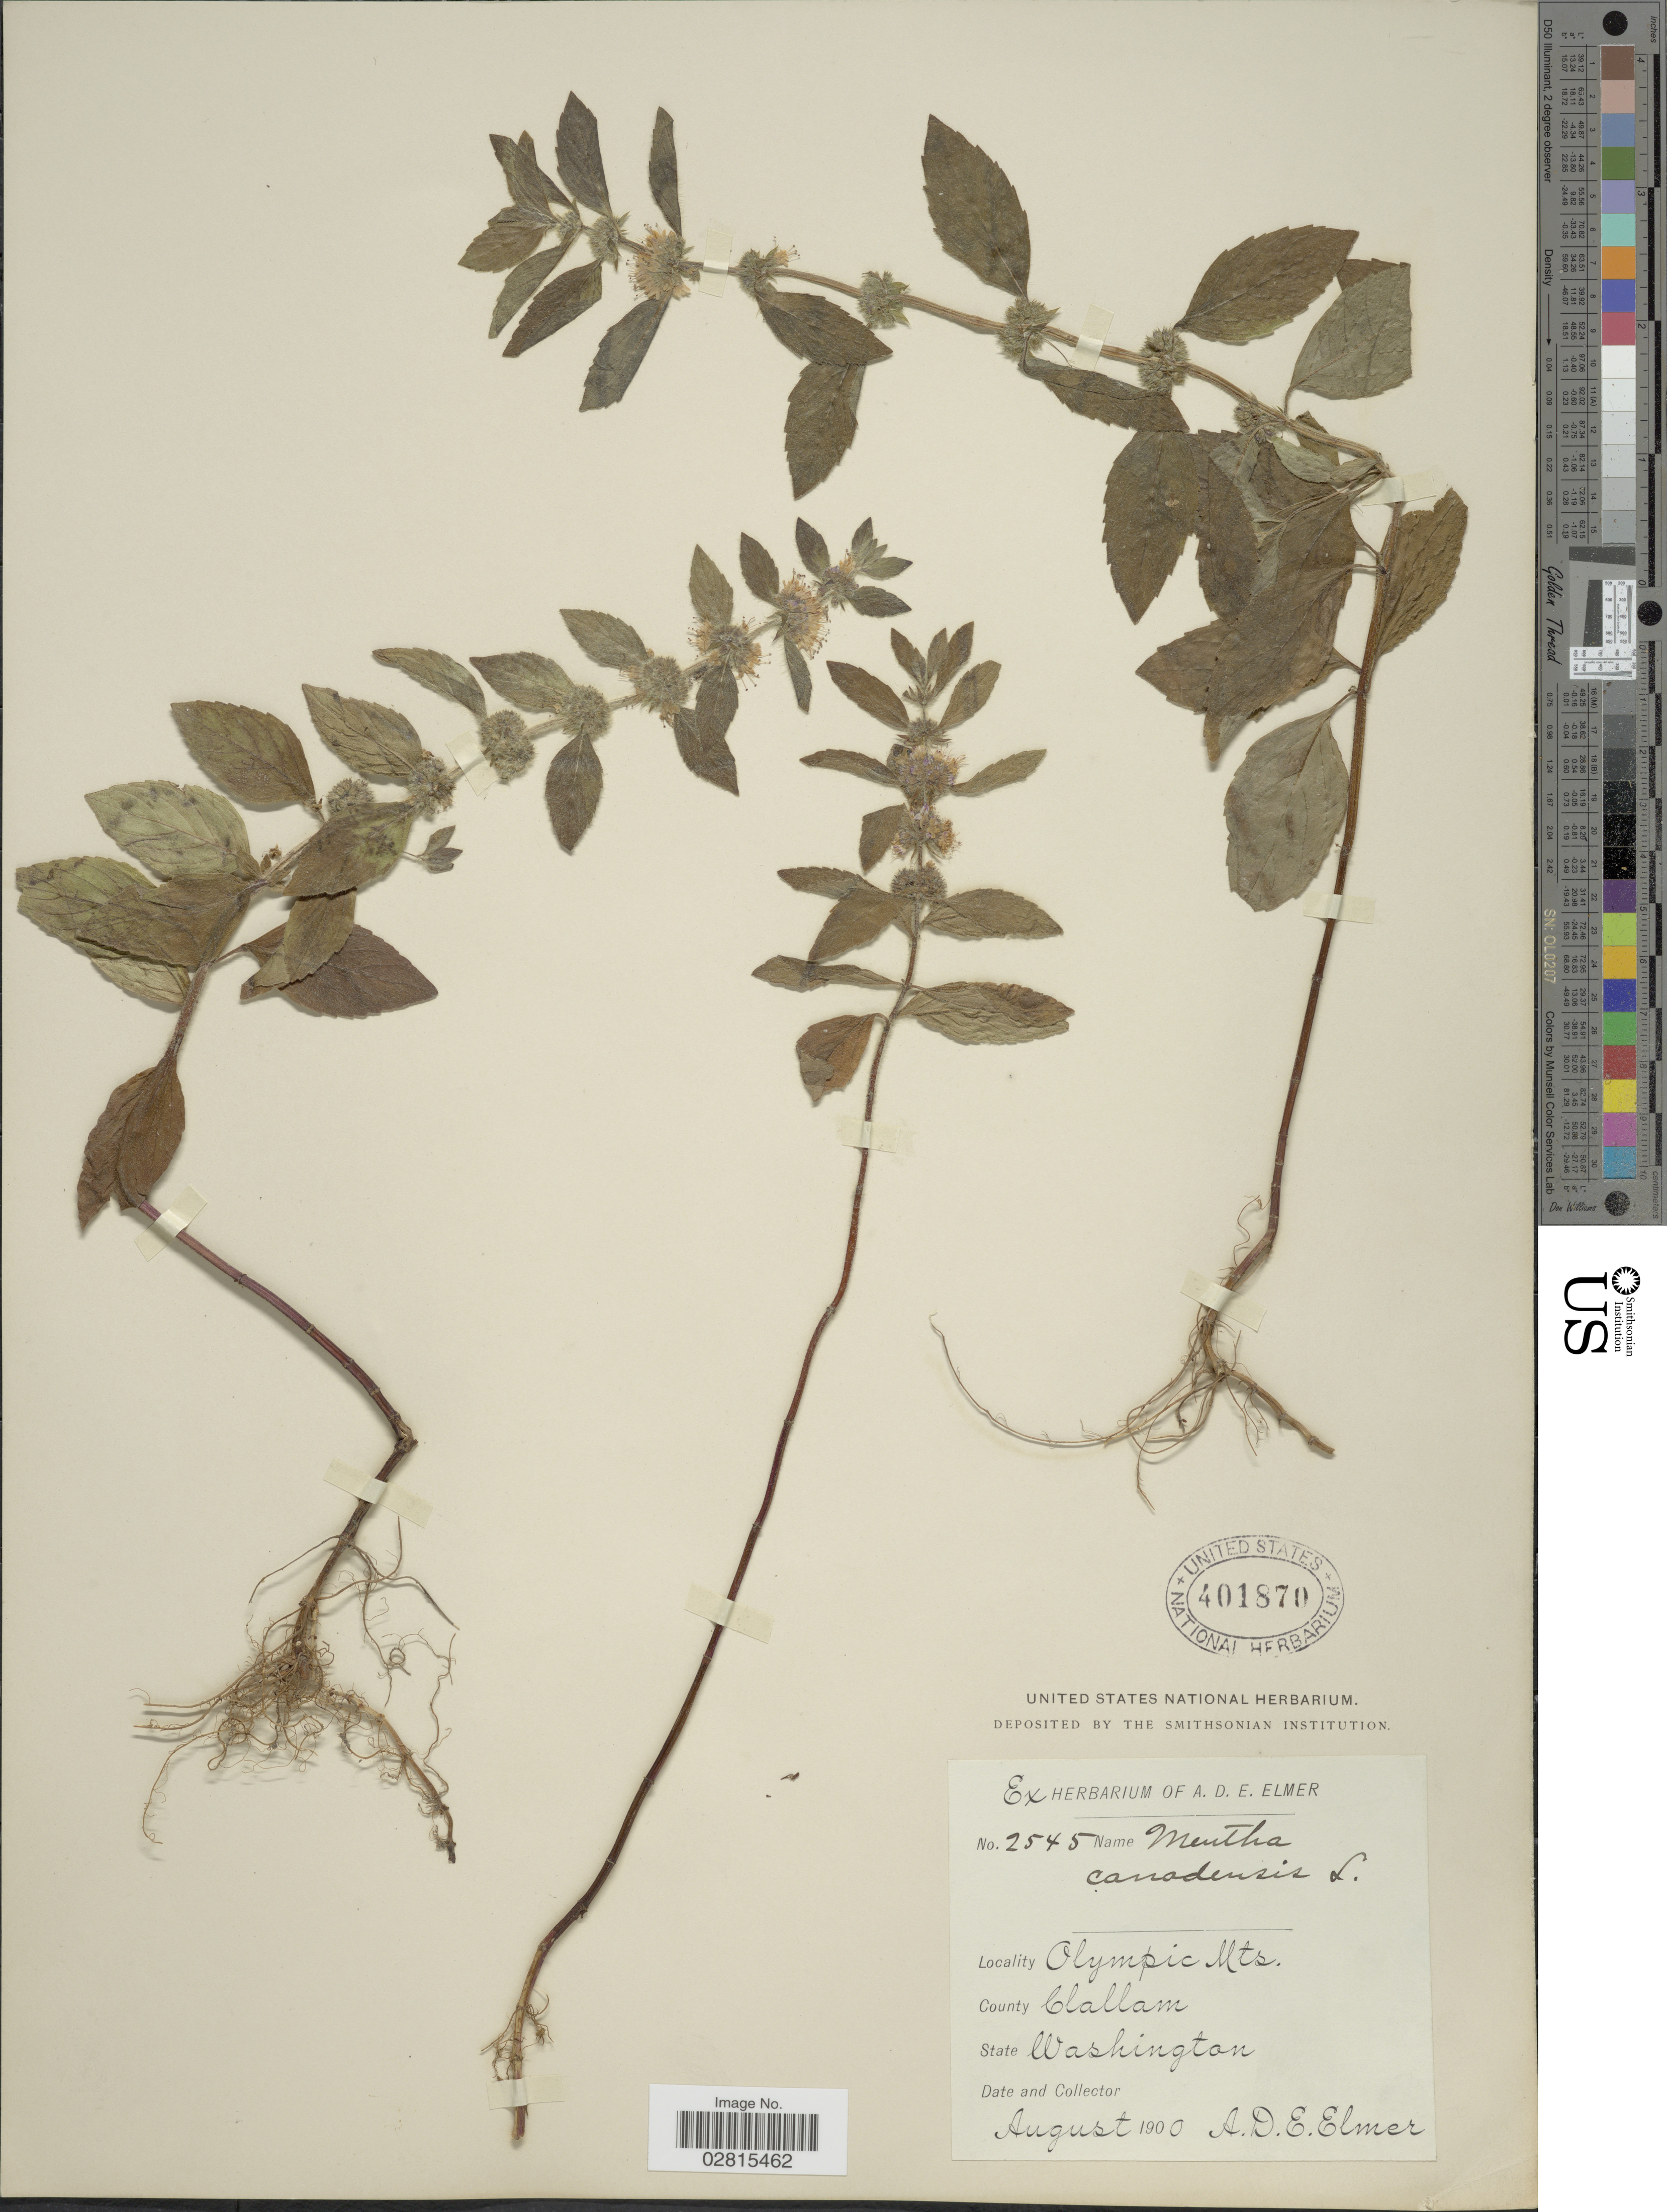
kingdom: Plantae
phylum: Tracheophyta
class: Magnoliopsida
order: Lamiales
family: Lamiaceae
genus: Mentha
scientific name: Mentha canadensis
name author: L.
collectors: A. D. E. Elmer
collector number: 2545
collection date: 1900-08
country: United States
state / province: Washington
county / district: Clallam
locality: Olympic Mts., County Clallam.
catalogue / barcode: US 401870